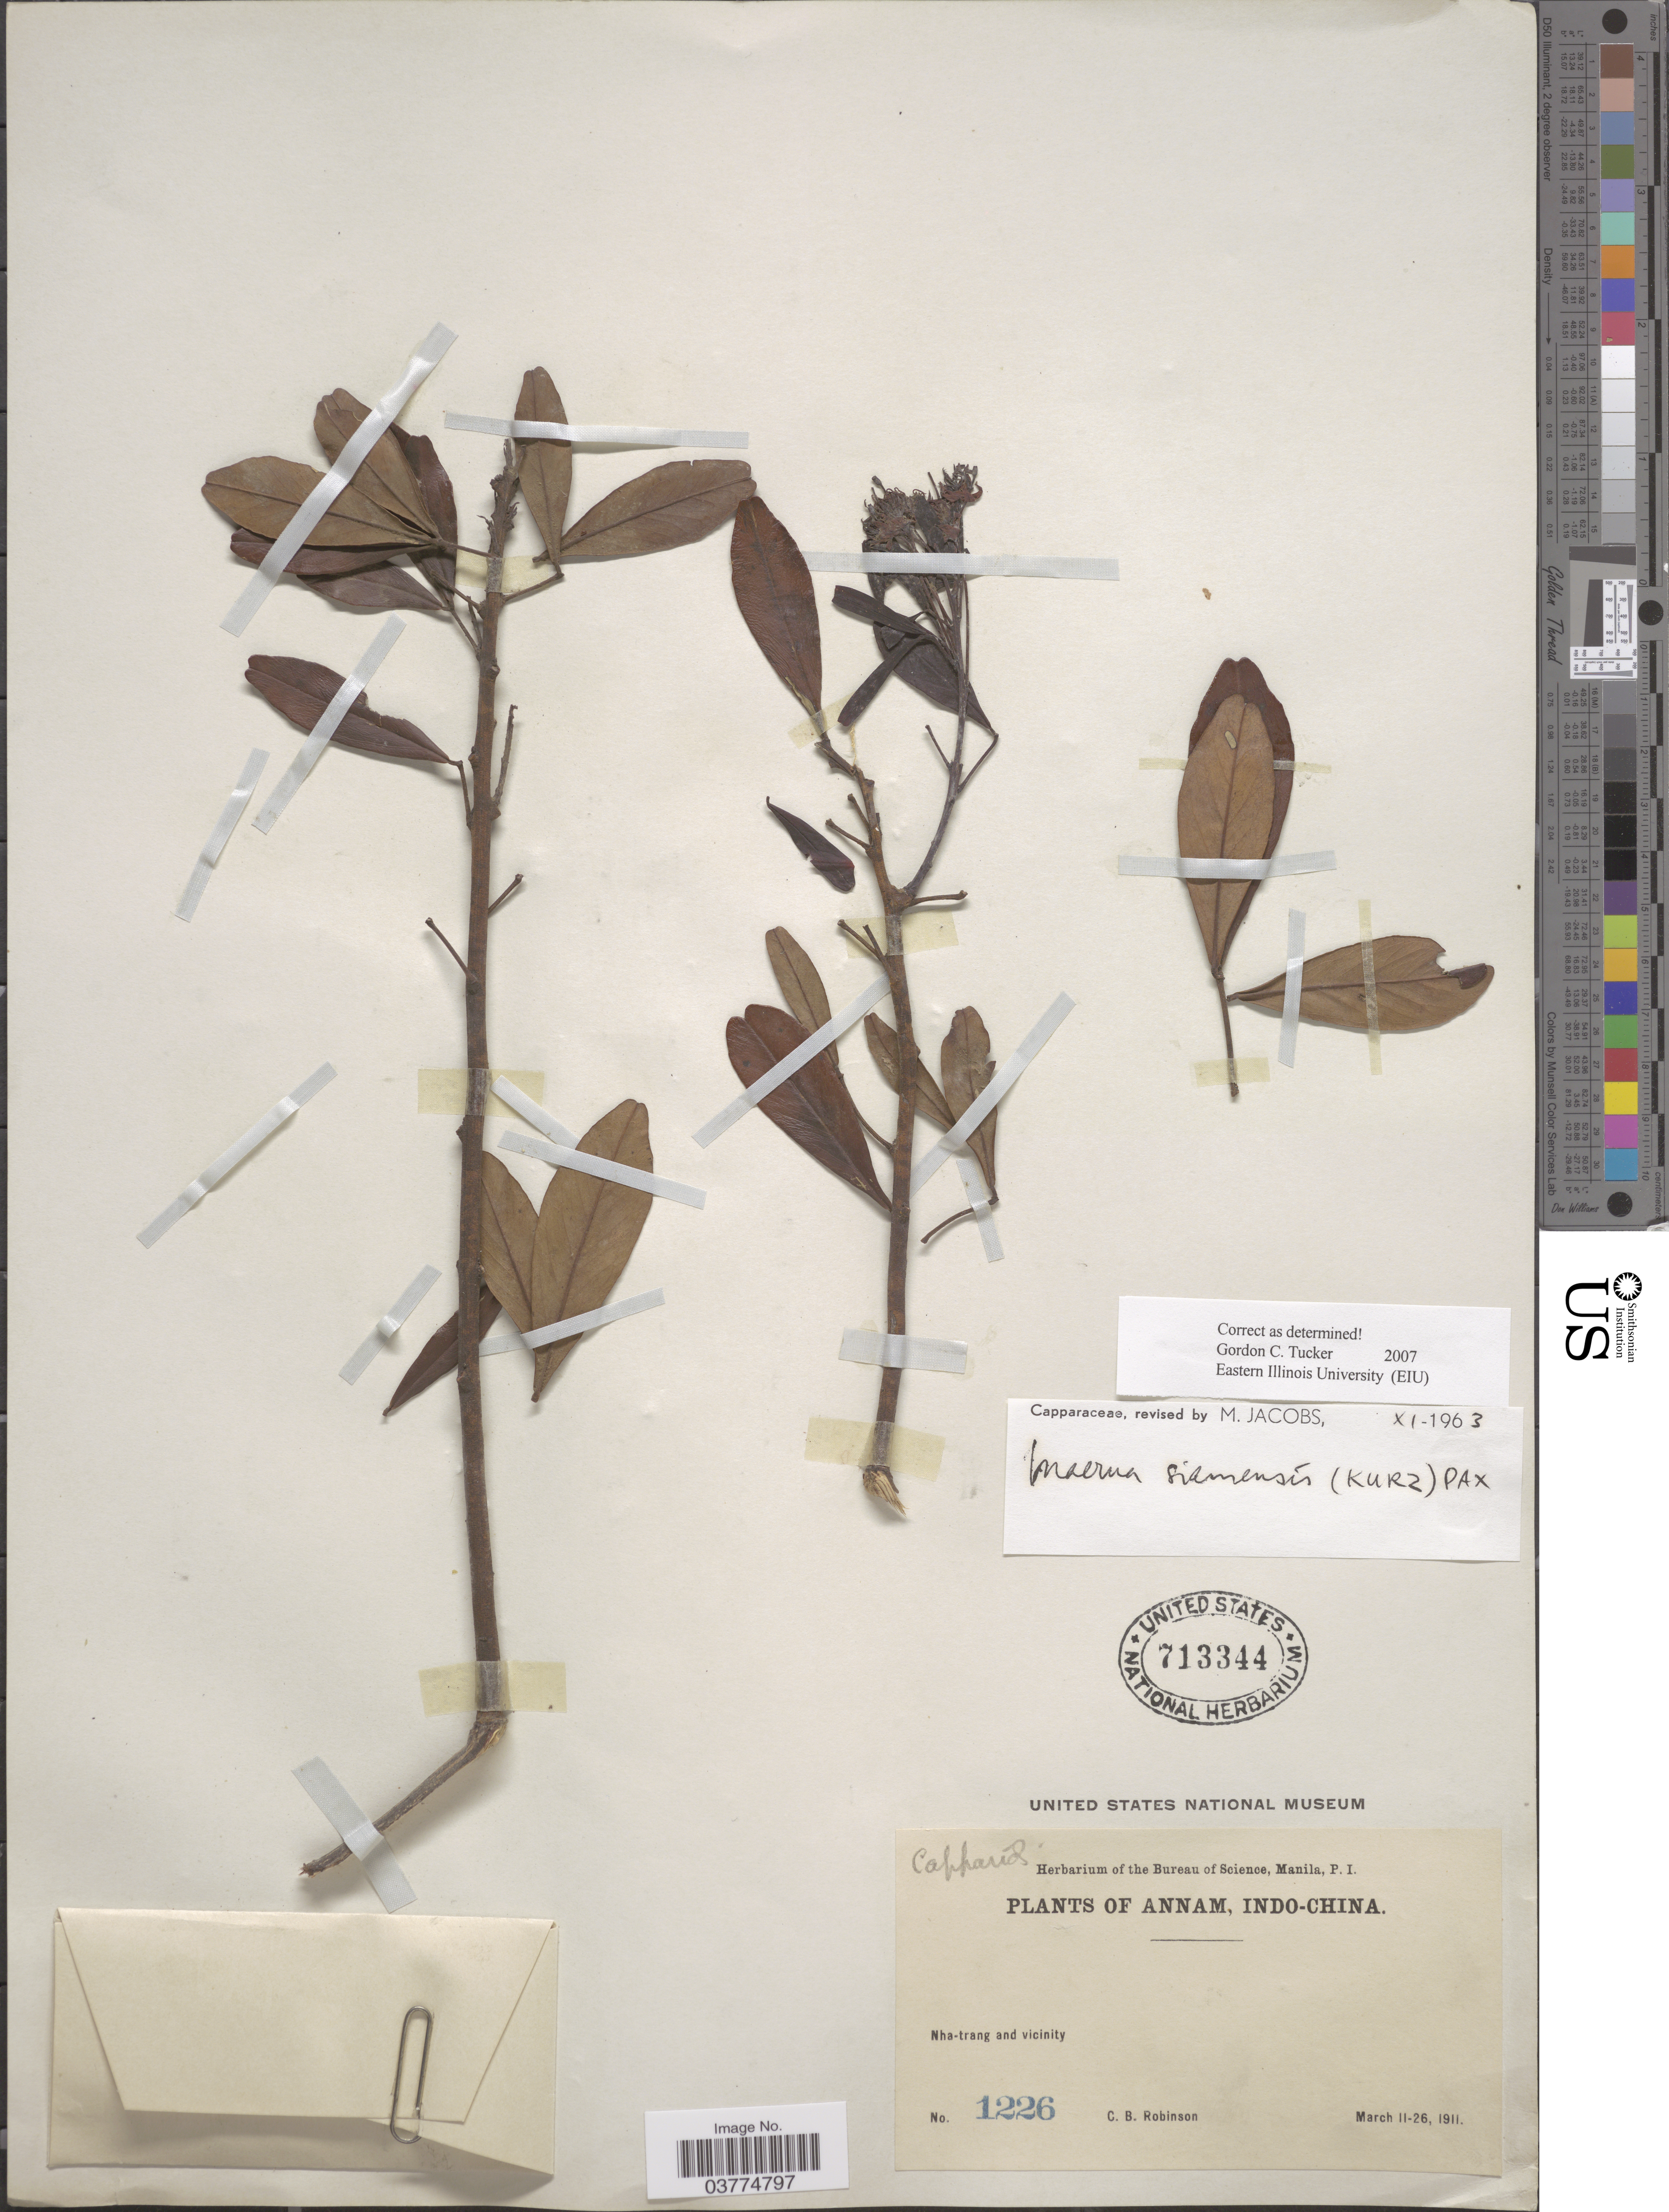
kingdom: Plantae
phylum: Tracheophyta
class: Magnoliopsida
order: Brassicales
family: Capparaceae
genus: Maerua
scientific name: Maerua siamensis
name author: Pax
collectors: C. Brobinson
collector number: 1226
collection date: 1911-03-11/1911-03-26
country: Vietnam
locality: Annam, Indo-China. Nha-trang and vicinity.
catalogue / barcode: US 713344